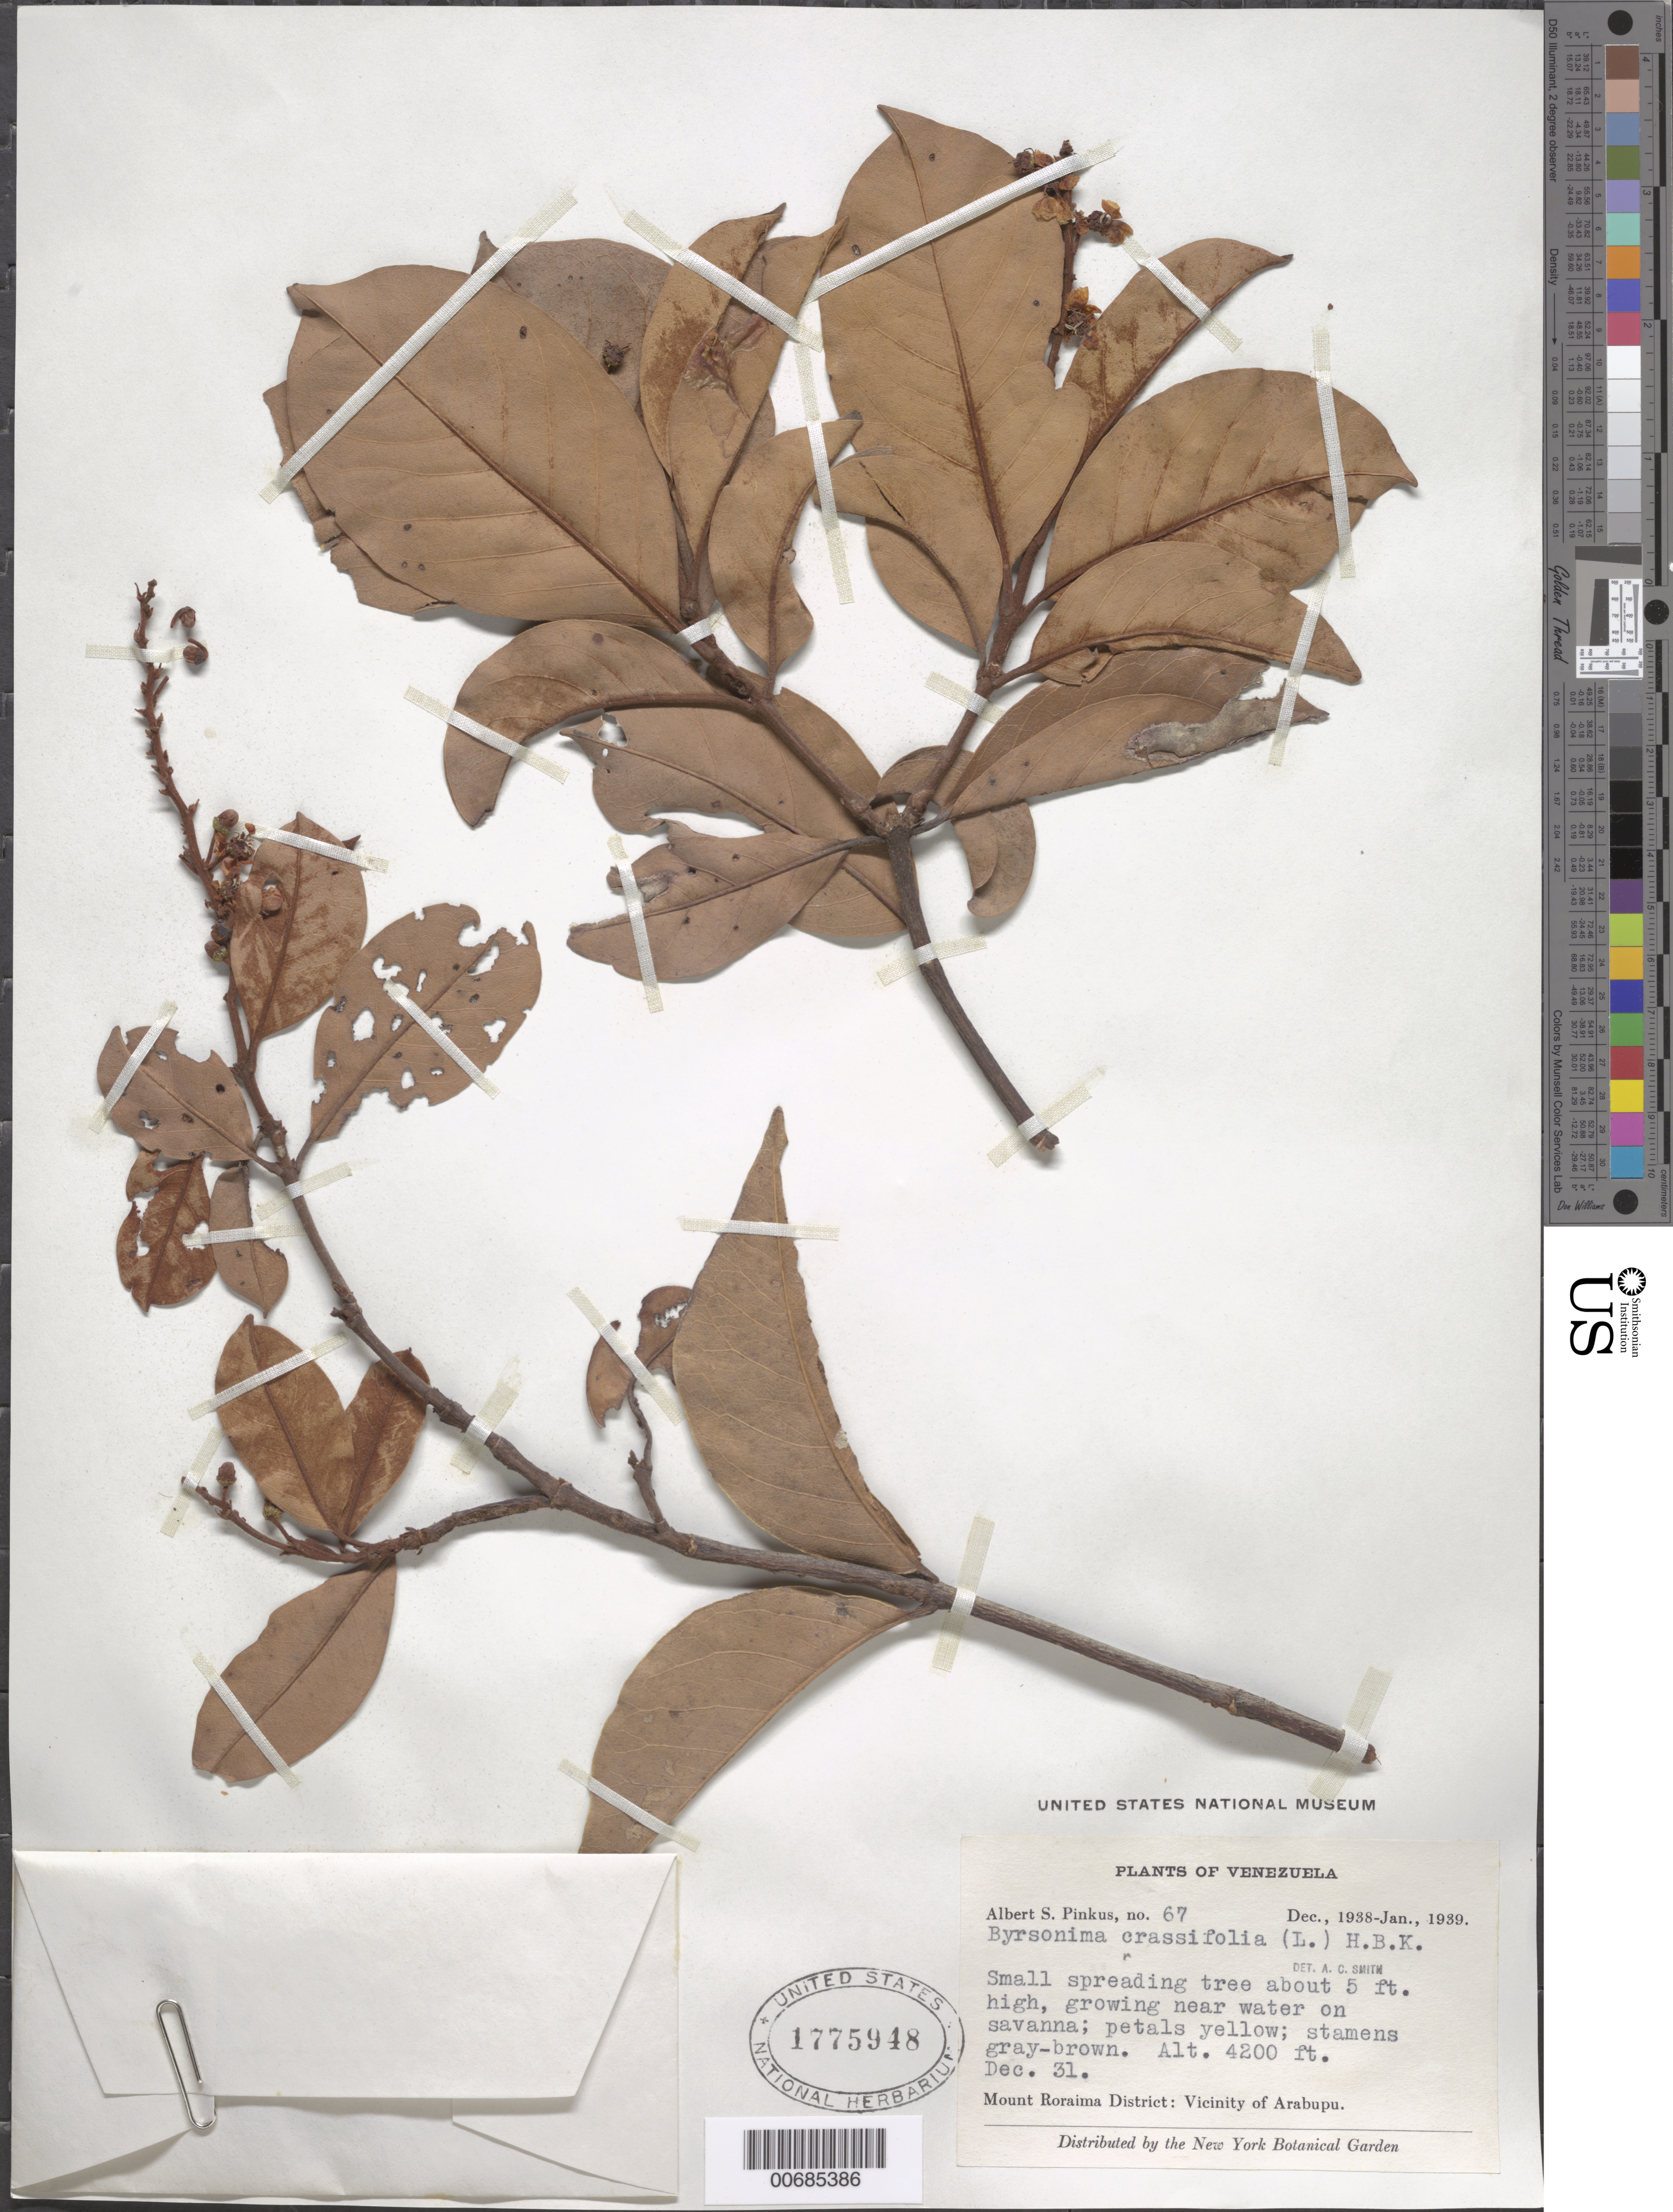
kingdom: Plantae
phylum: Tracheophyta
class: Magnoliopsida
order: Malpighiales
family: Malpighiaceae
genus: Byrsonima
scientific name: Byrsonima crassifolia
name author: (L.) Kunth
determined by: Smith, A. C.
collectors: A. Pinkus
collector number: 67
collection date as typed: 31-Dec-38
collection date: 1938-12-31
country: Venezuela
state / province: Bolívar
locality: Mt. Roraima District; vic of Arabupu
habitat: Near water on savanna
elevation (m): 1280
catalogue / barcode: US 1775948